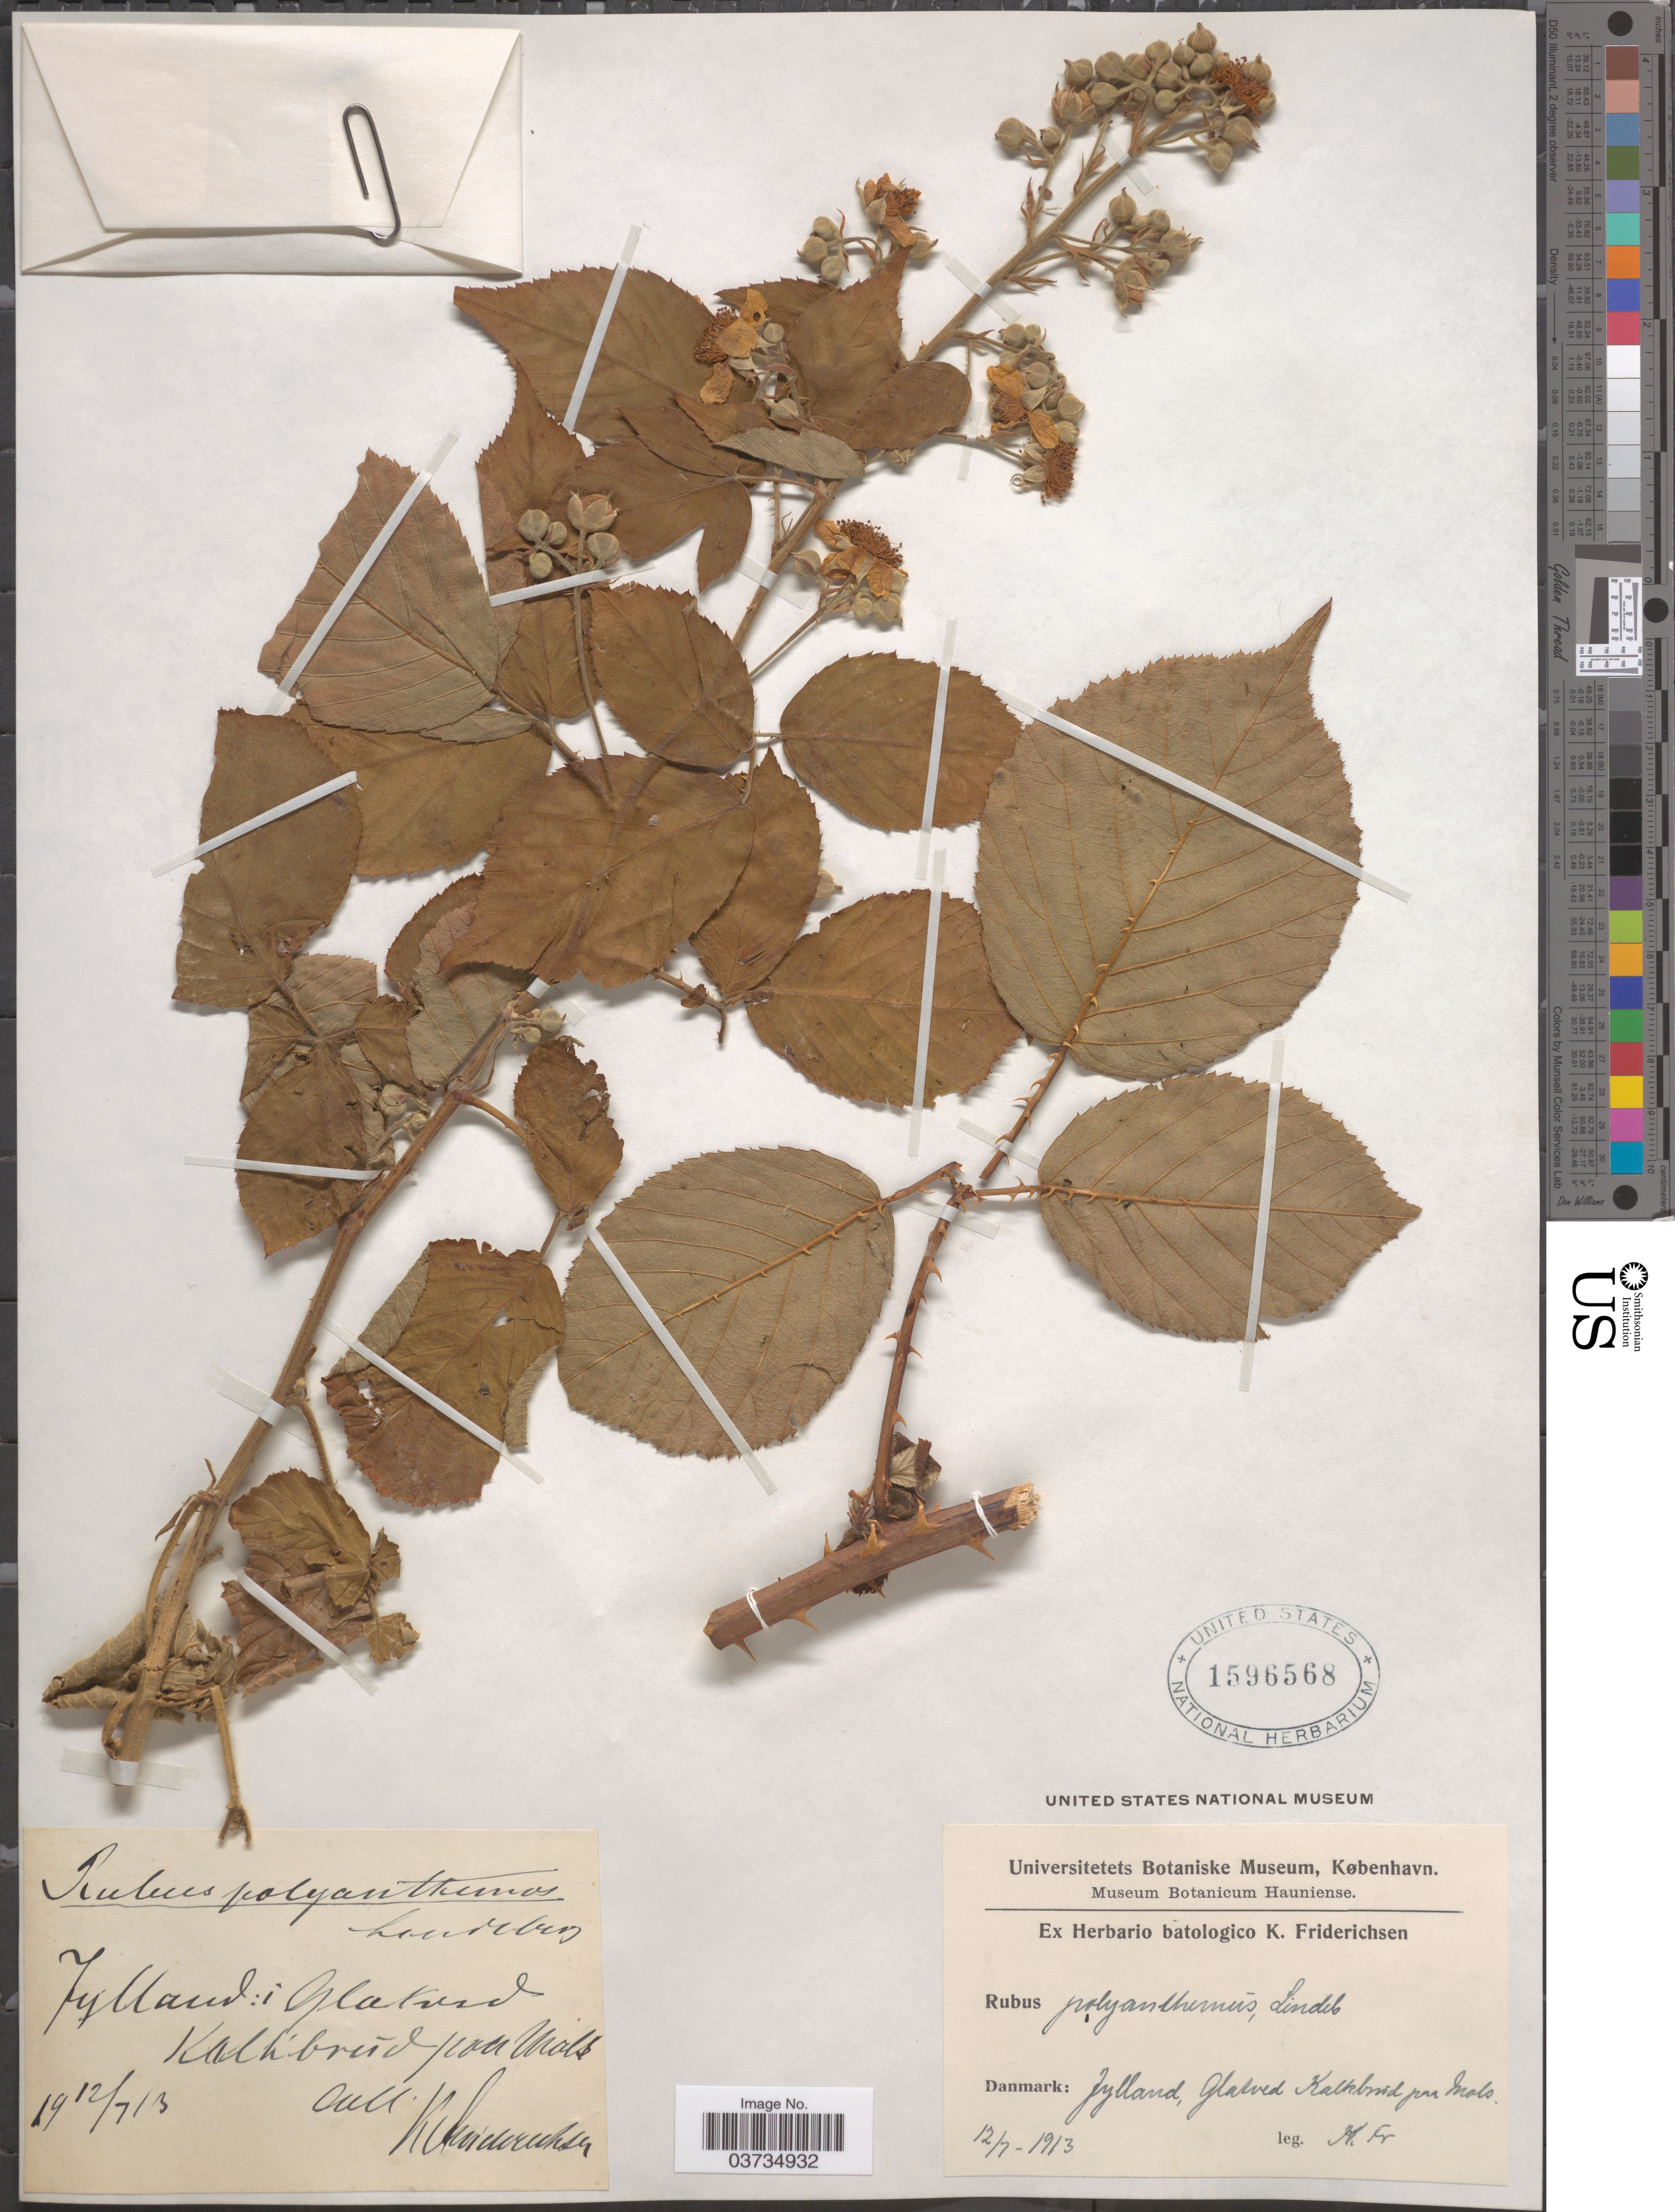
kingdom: Plantae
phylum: Tracheophyta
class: Magnoliopsida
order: Rosales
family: Rosaceae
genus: Rubus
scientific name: Rubus polyanthemus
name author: Lindeb.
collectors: K. Friderichsen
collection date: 1913-07-12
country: Denmark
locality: Danmark: Jylland, Glatved Kalkbreid par Mols.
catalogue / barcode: US 1596568